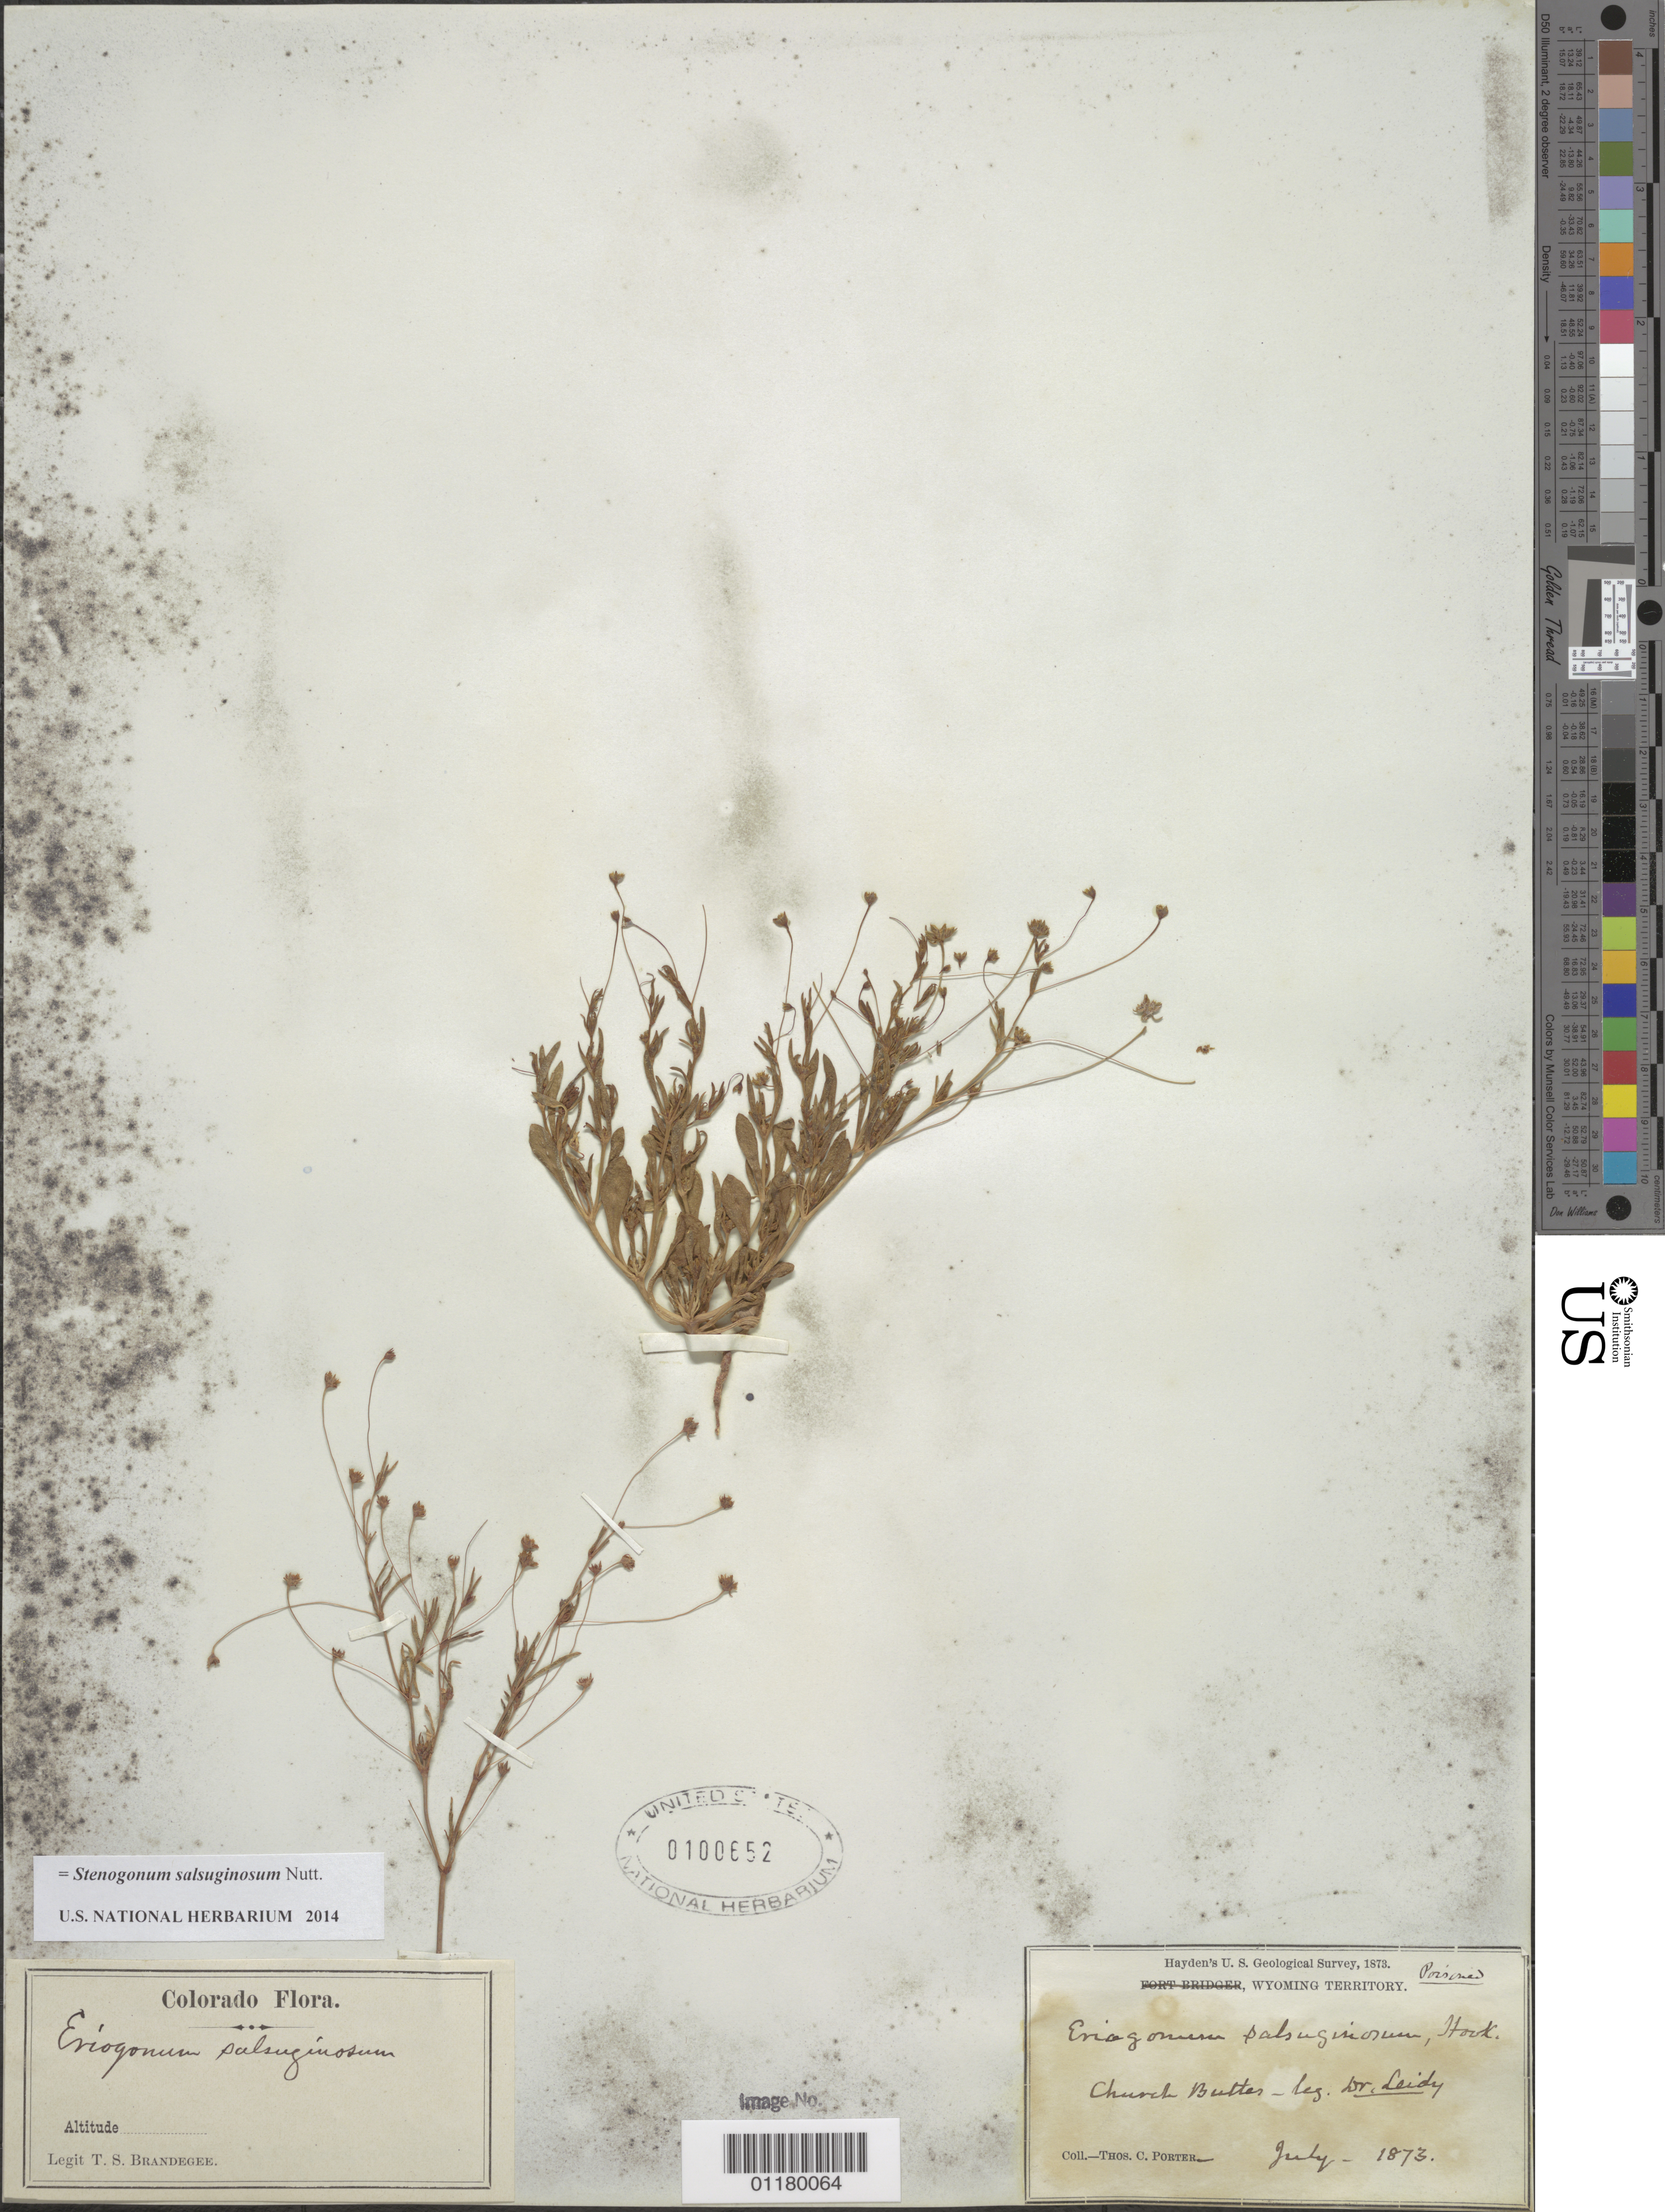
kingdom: Plantae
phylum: Tracheophyta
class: Magnoliopsida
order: Caryophyllales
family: Polygonaceae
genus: Stenogonum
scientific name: Stenogonum salsuginosum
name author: Nutt.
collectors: T. C. Porter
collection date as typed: Jul 1873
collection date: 1873-07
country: United States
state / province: Wyoming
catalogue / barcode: US 100652